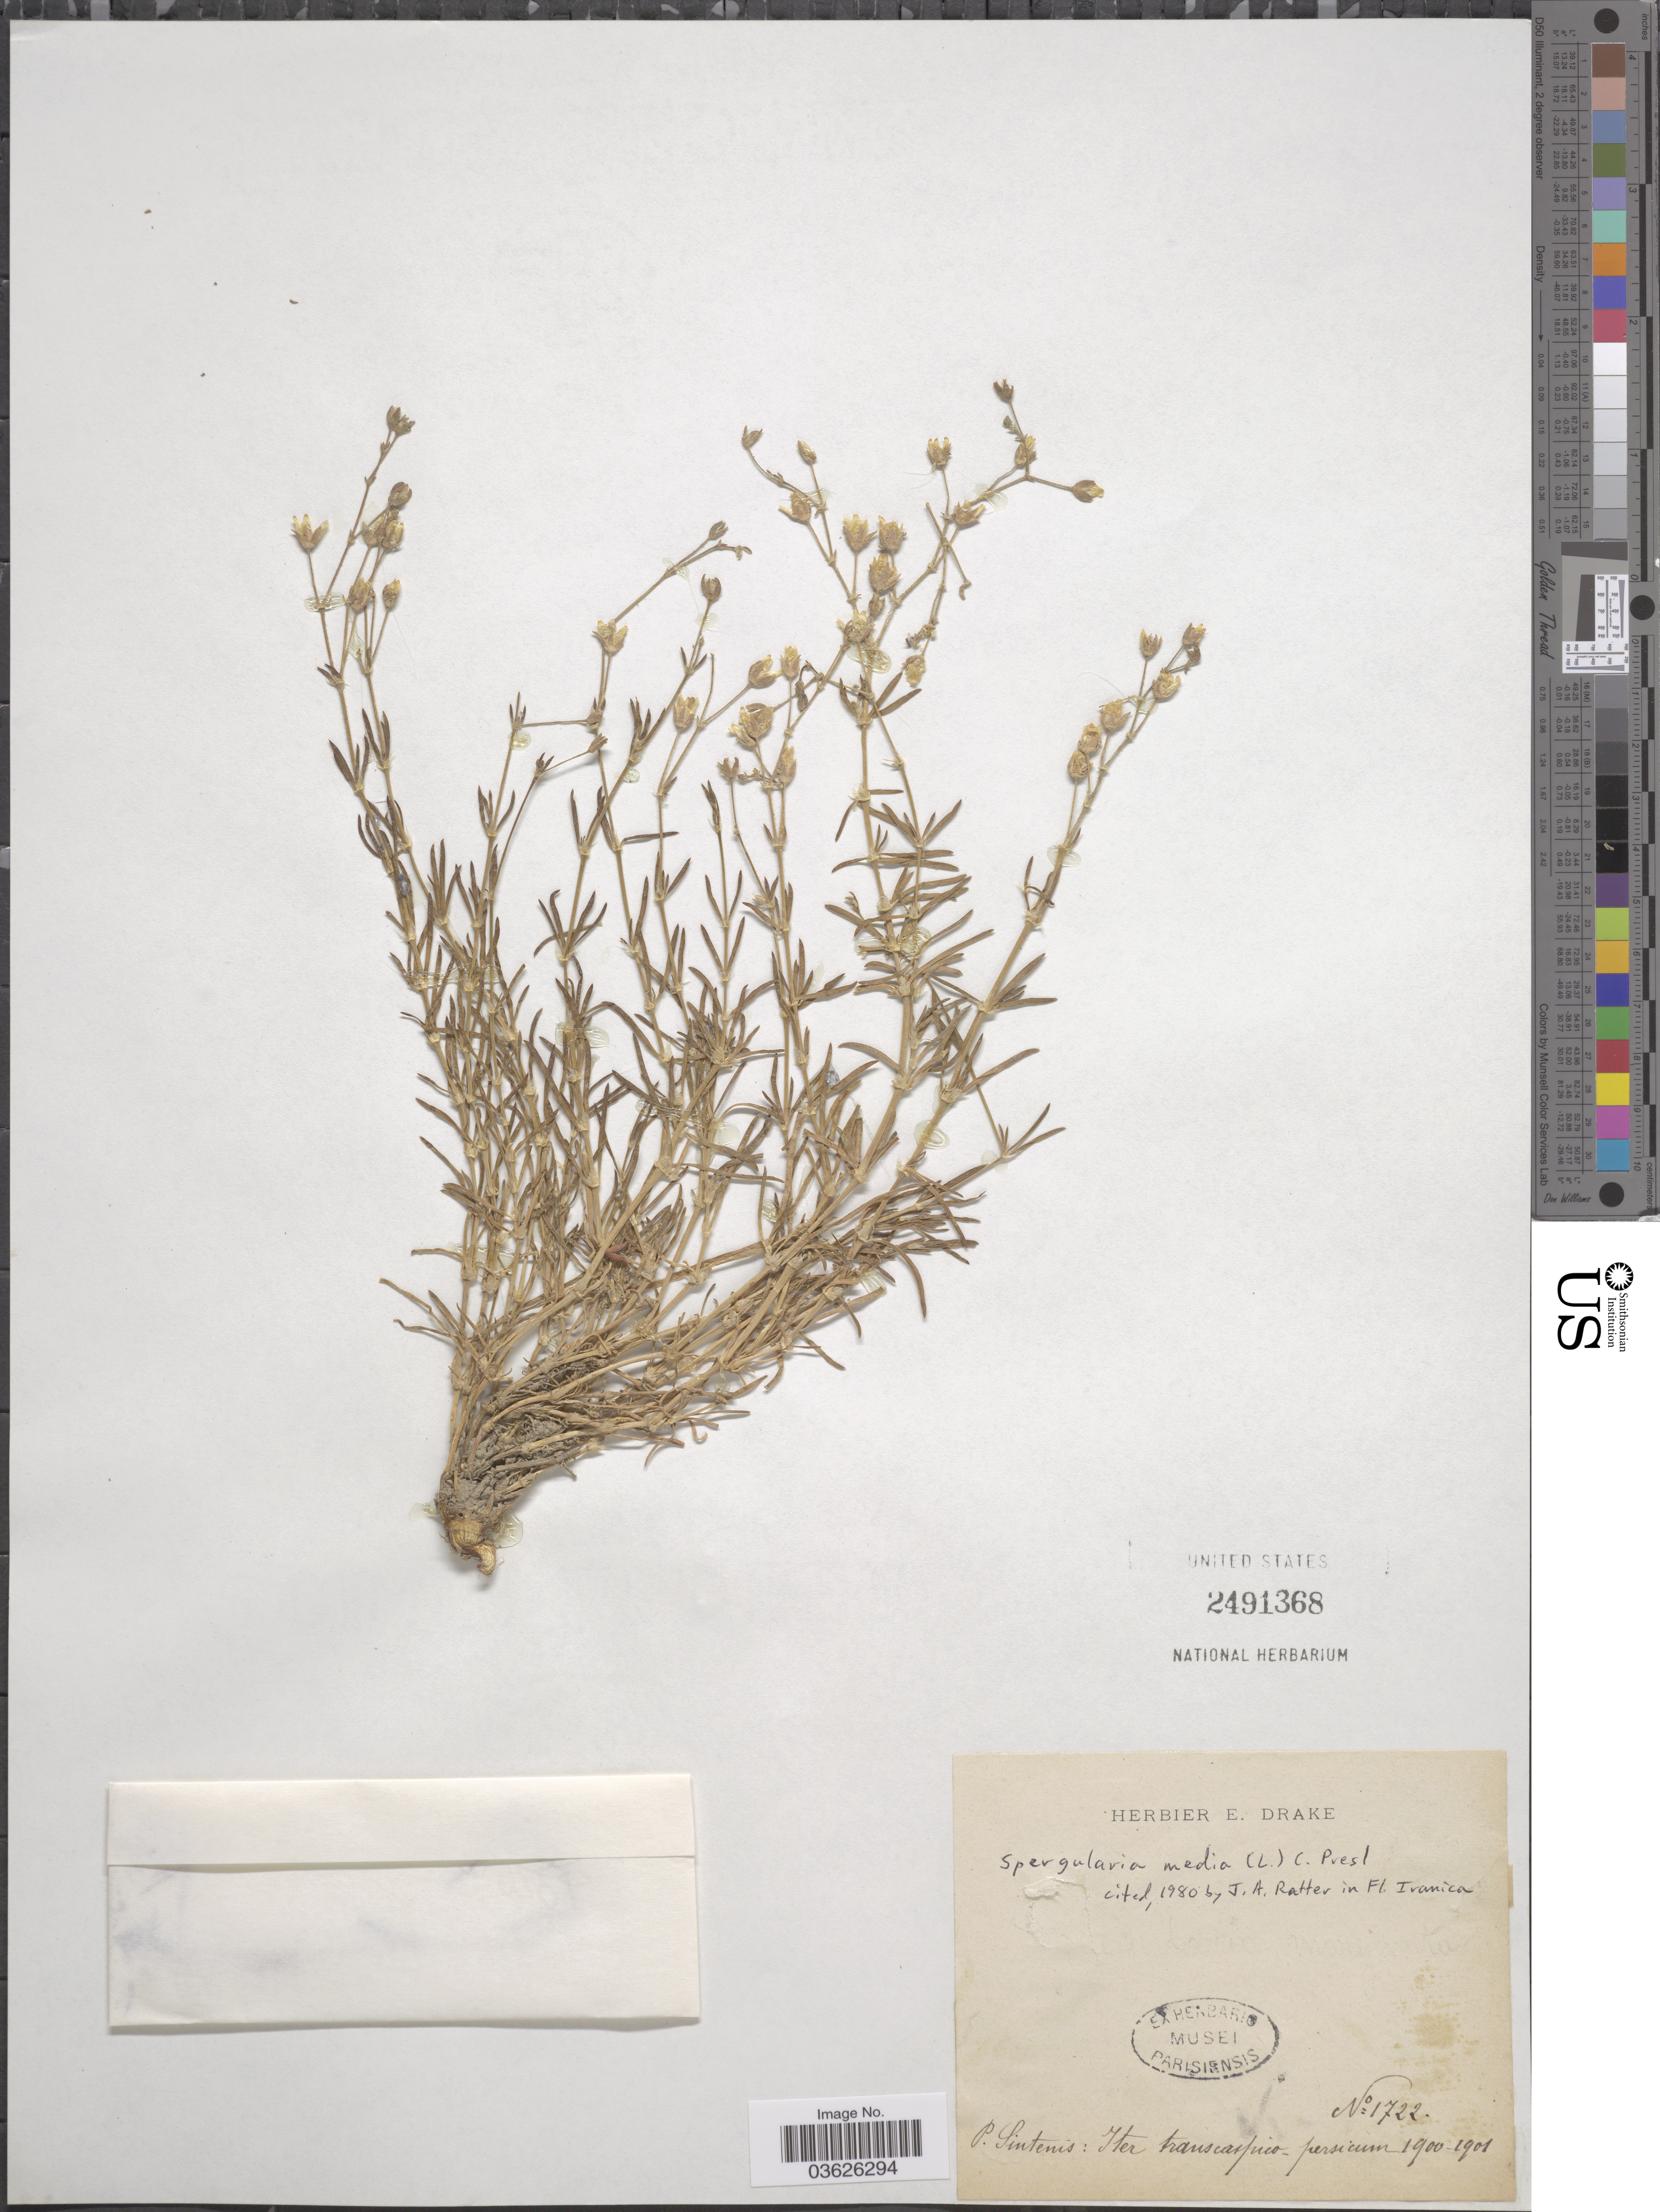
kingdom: Plantae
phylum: Tracheophyta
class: Magnoliopsida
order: Caryophyllales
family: Caryophyllaceae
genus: Spergularia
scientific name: Spergularia media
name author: (L.) C. Presl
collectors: P. Sintenis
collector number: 1722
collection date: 1900/1901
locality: Transcaspico - persicum.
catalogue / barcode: US 2491368